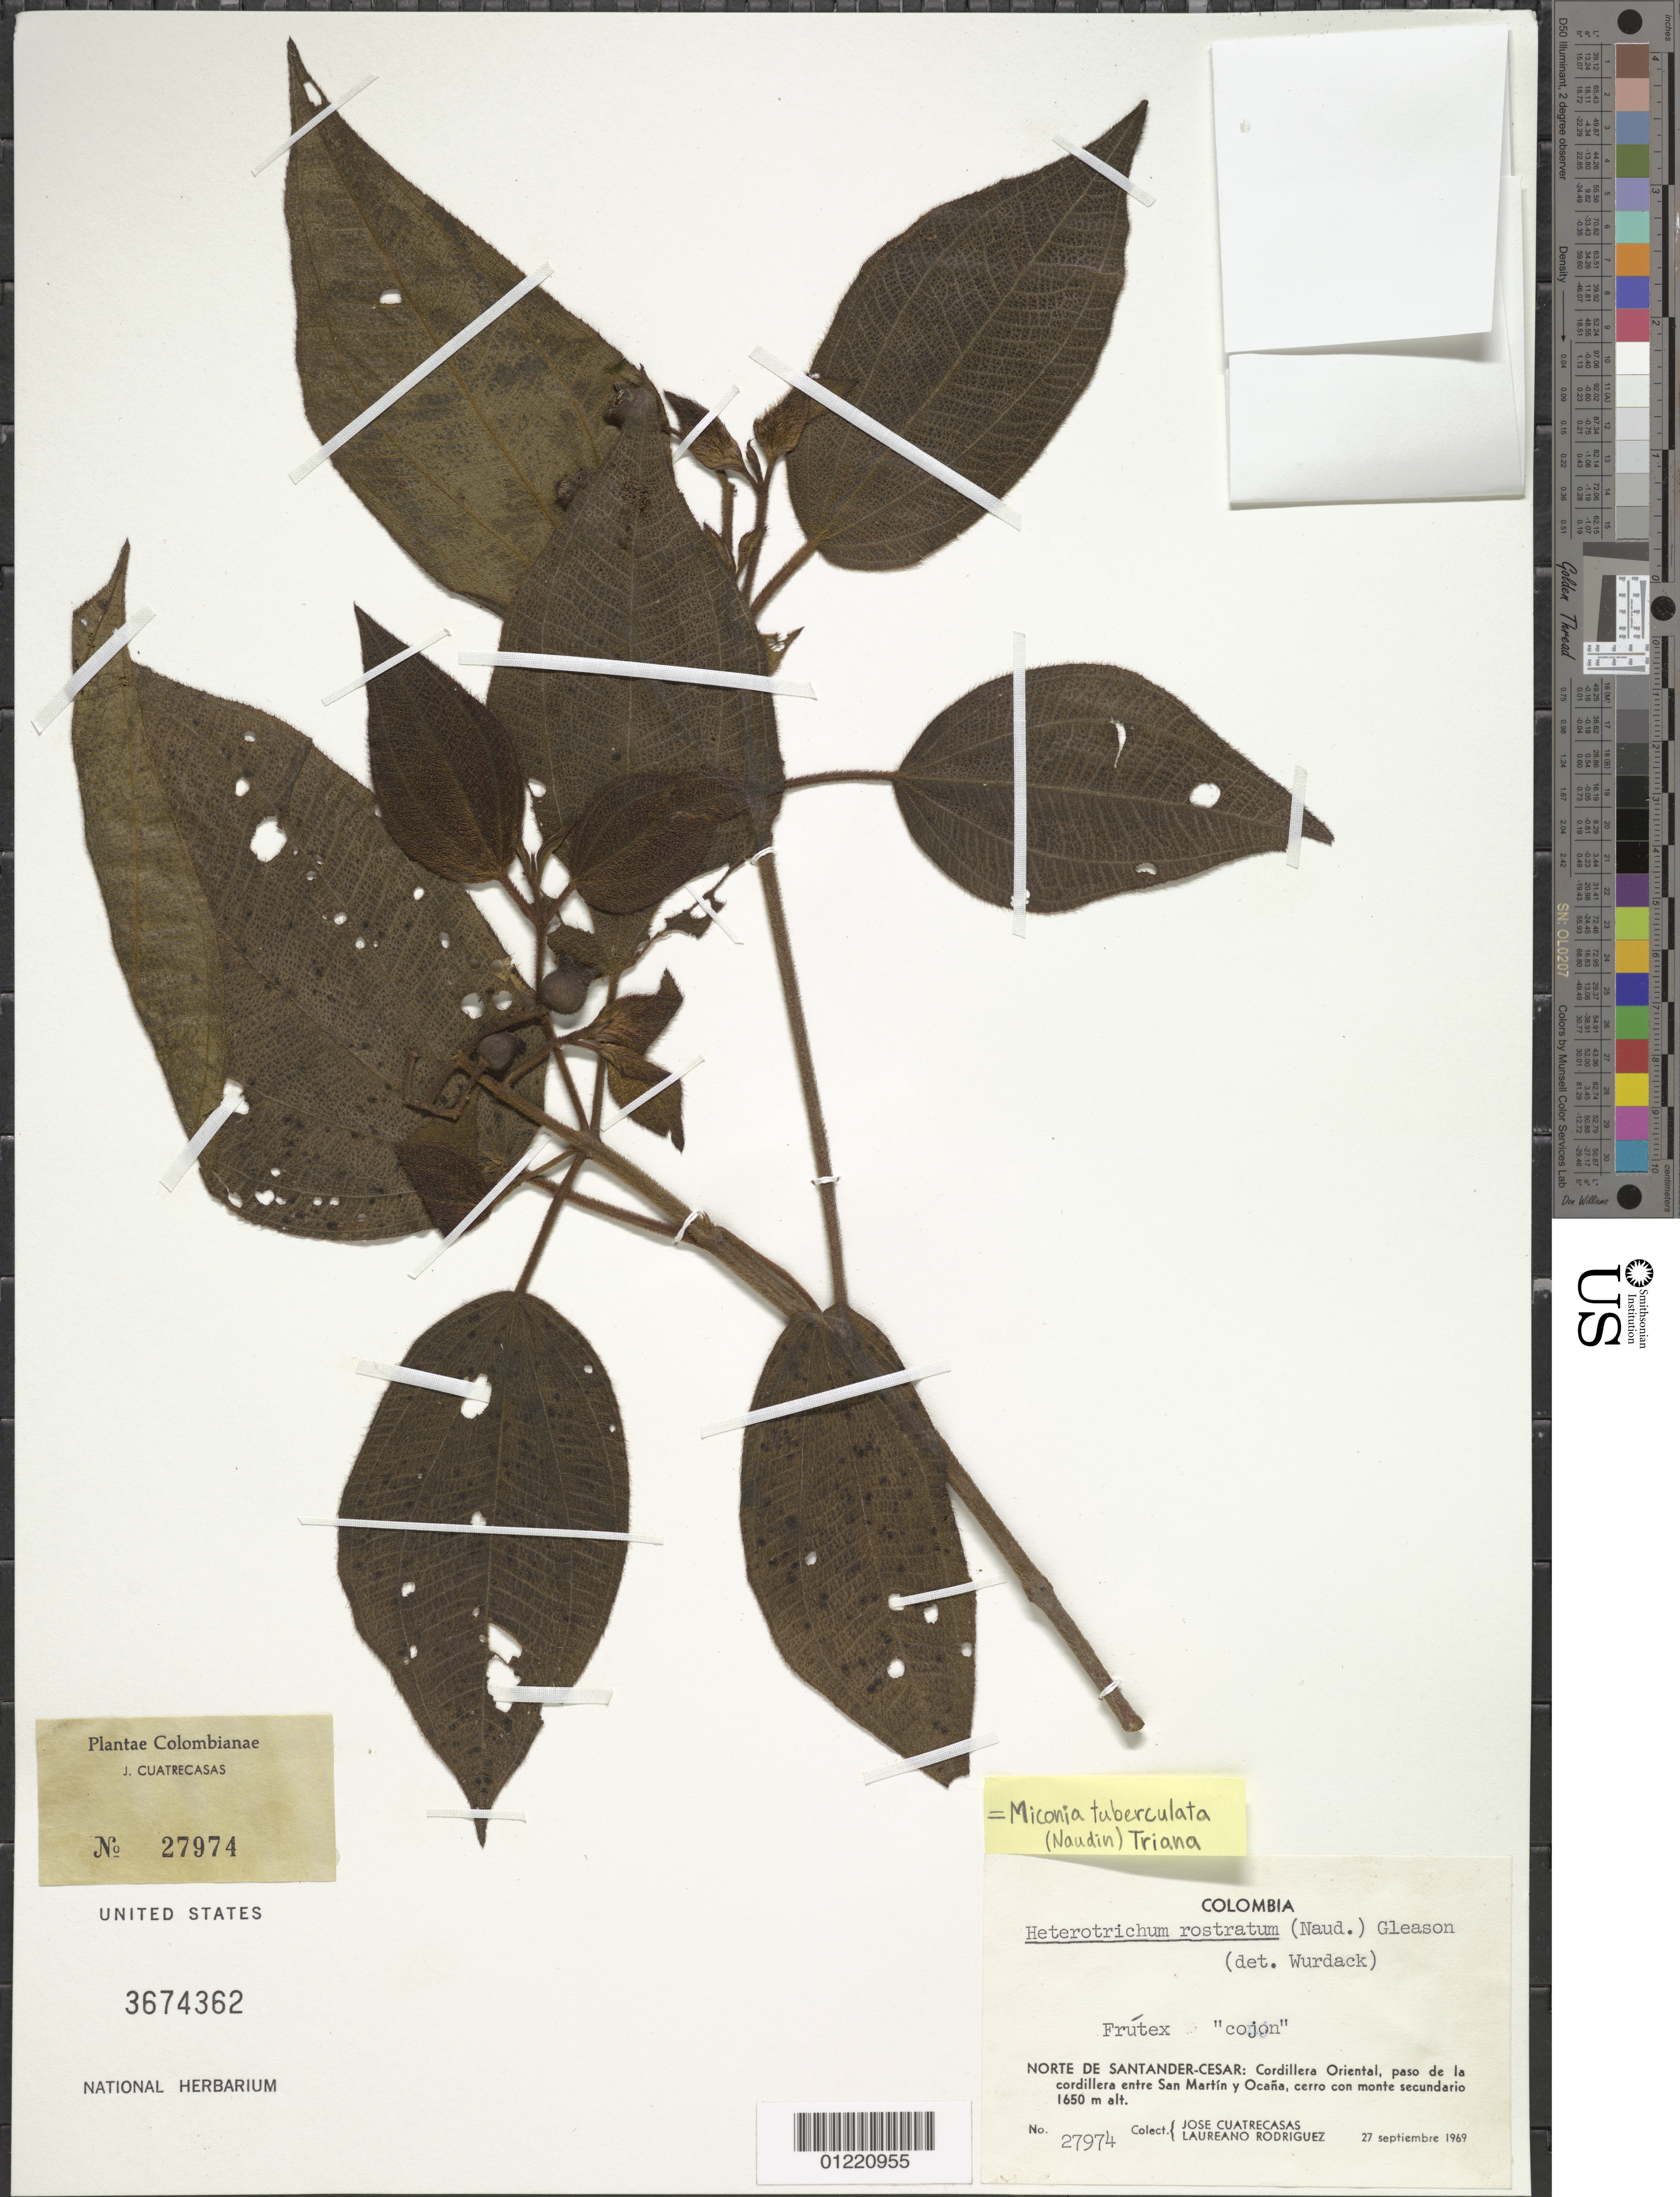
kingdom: Plantae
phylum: Tracheophyta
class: Magnoliopsida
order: Myrtales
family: Melastomataceae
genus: Miconia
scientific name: Miconia tuberculata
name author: (Naudin) Triana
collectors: J. Cuatrecasas & L. Rodriguez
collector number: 27974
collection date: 1969-09-27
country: Colombia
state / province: Norte de Santander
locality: Cordillera Oriental, paso de la cordillera entre San Martín y Ocaña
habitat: cerro con monte secundario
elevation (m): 1650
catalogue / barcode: US 3674362